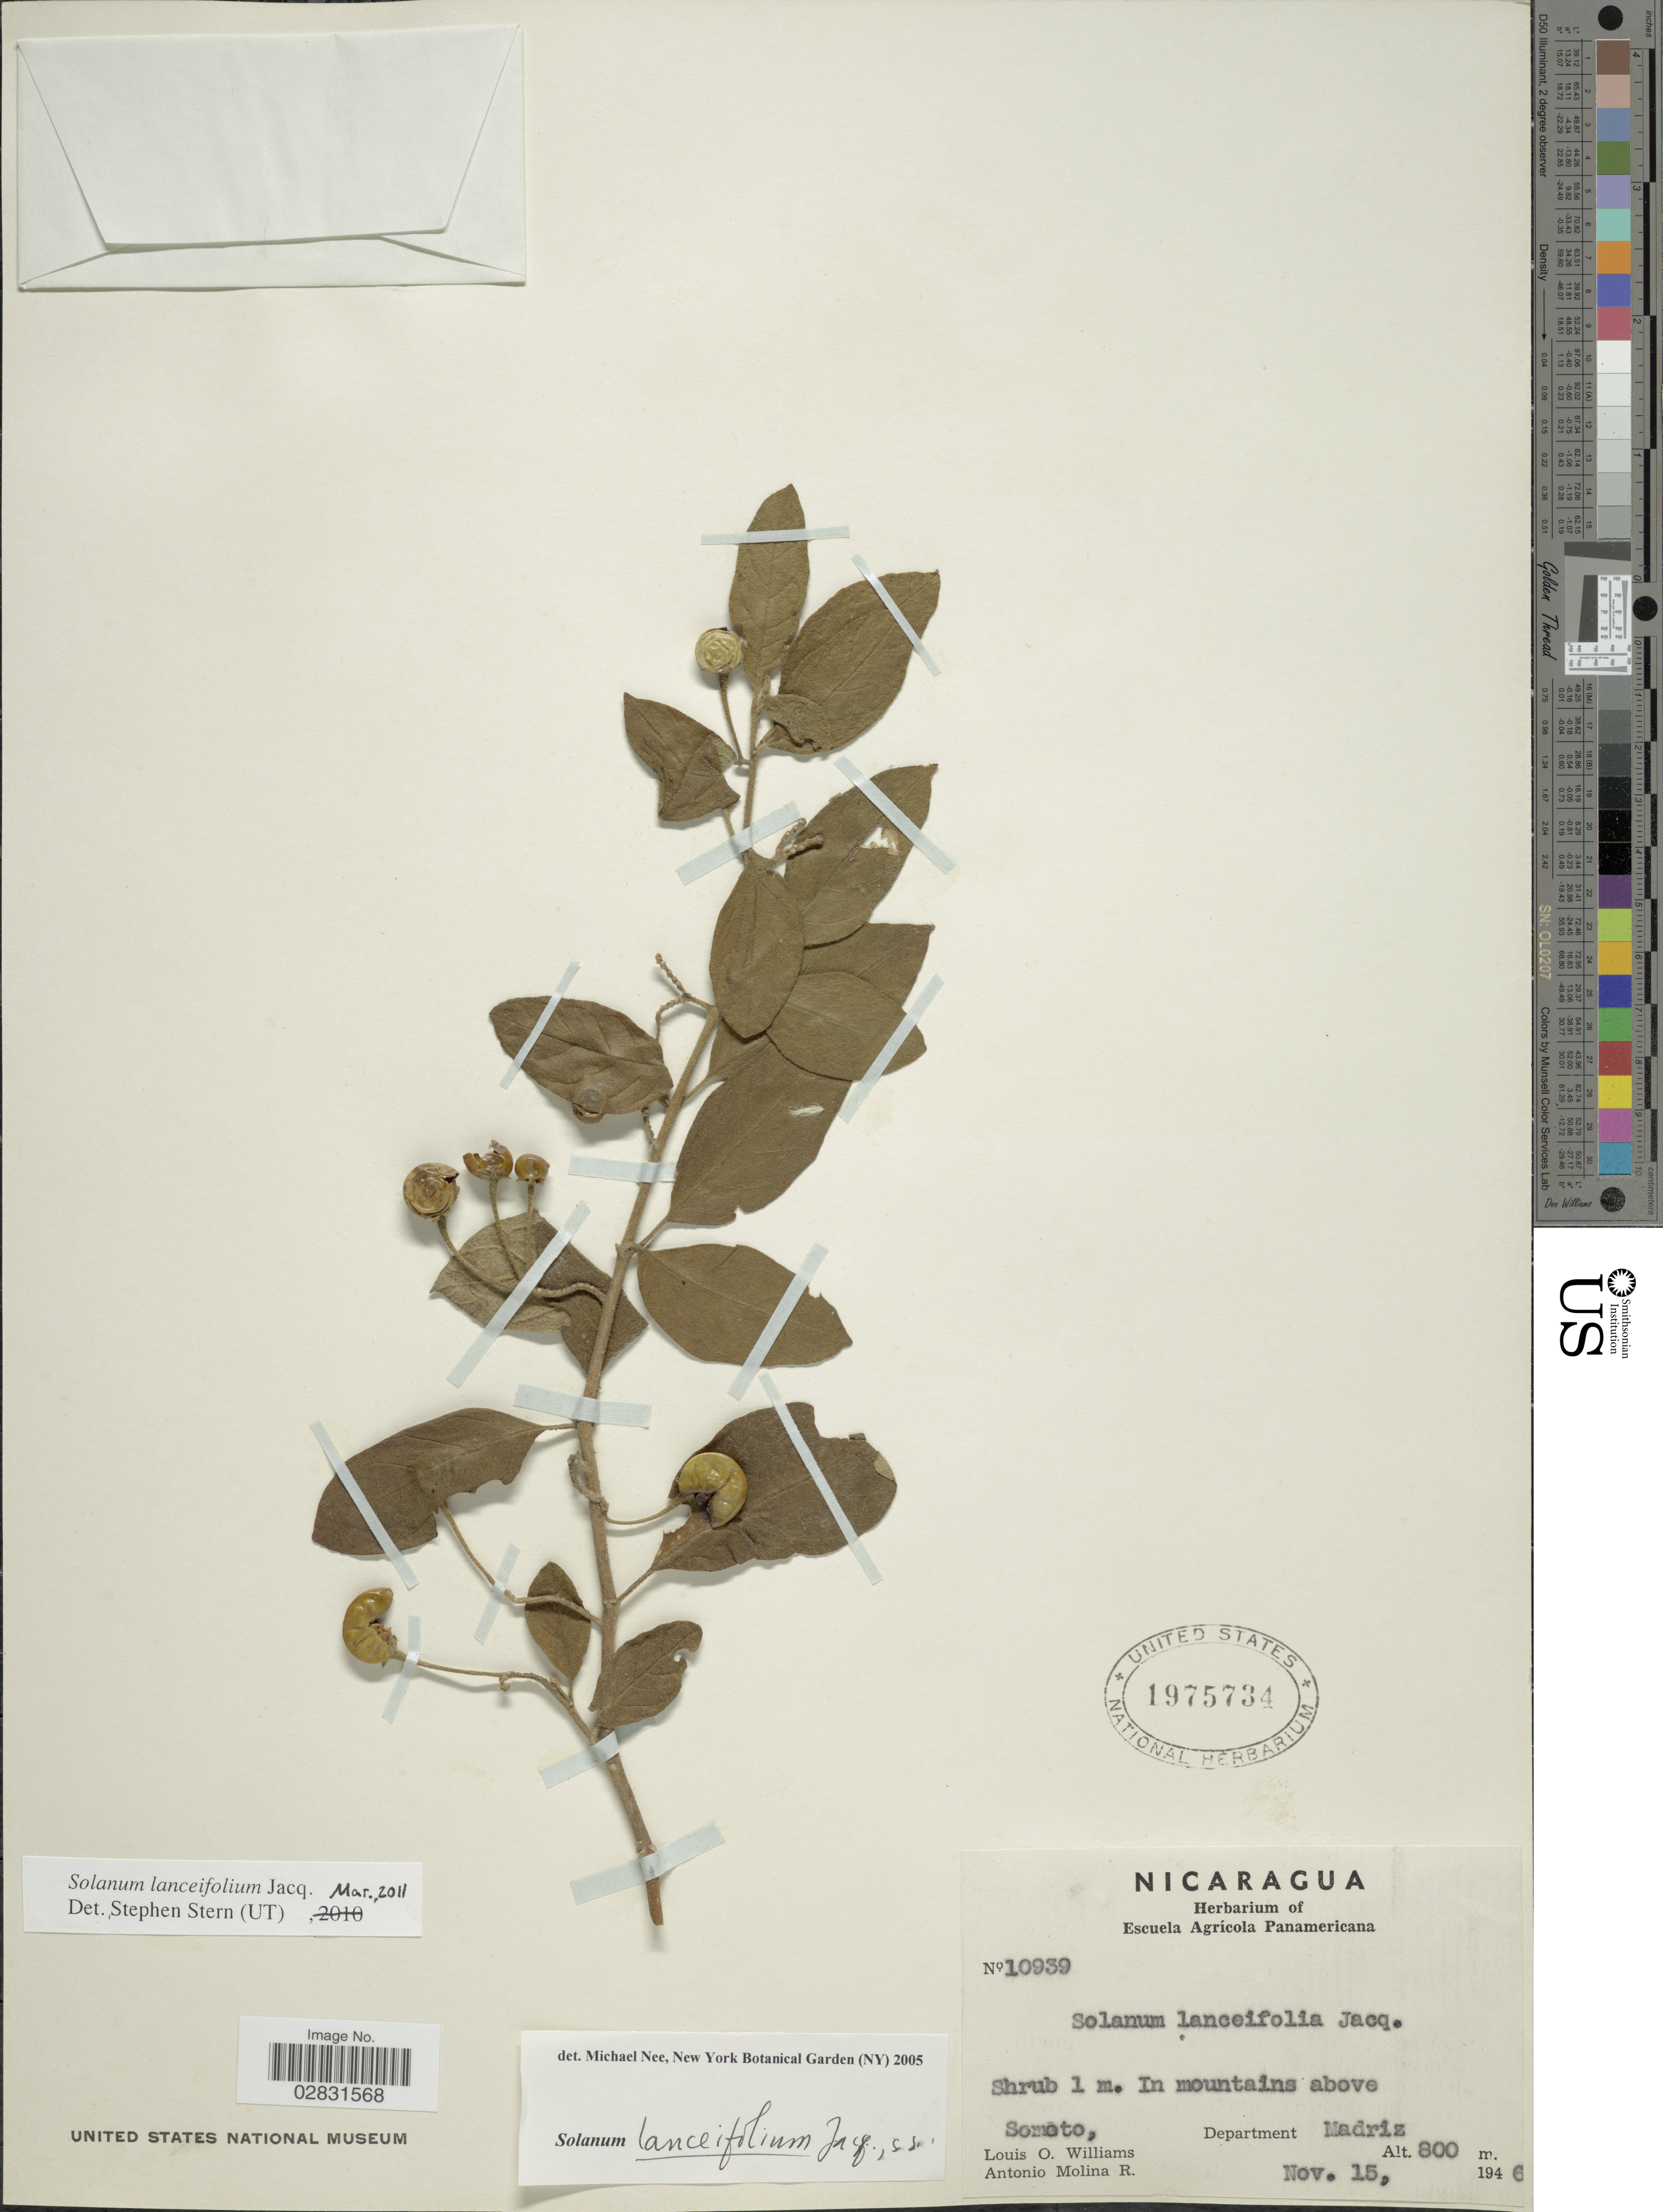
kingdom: Plantae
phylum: Tracheophyta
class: Magnoliopsida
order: Solanales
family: Solanaceae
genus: Solanum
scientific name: Solanum lanceifolium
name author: Jacq.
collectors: L. O. Williams & A. Molina R.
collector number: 10939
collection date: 1946-11-15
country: Nicaragua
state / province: Madriz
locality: In mountains above Somoto, Department Madriz.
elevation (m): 800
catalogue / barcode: US 1975734